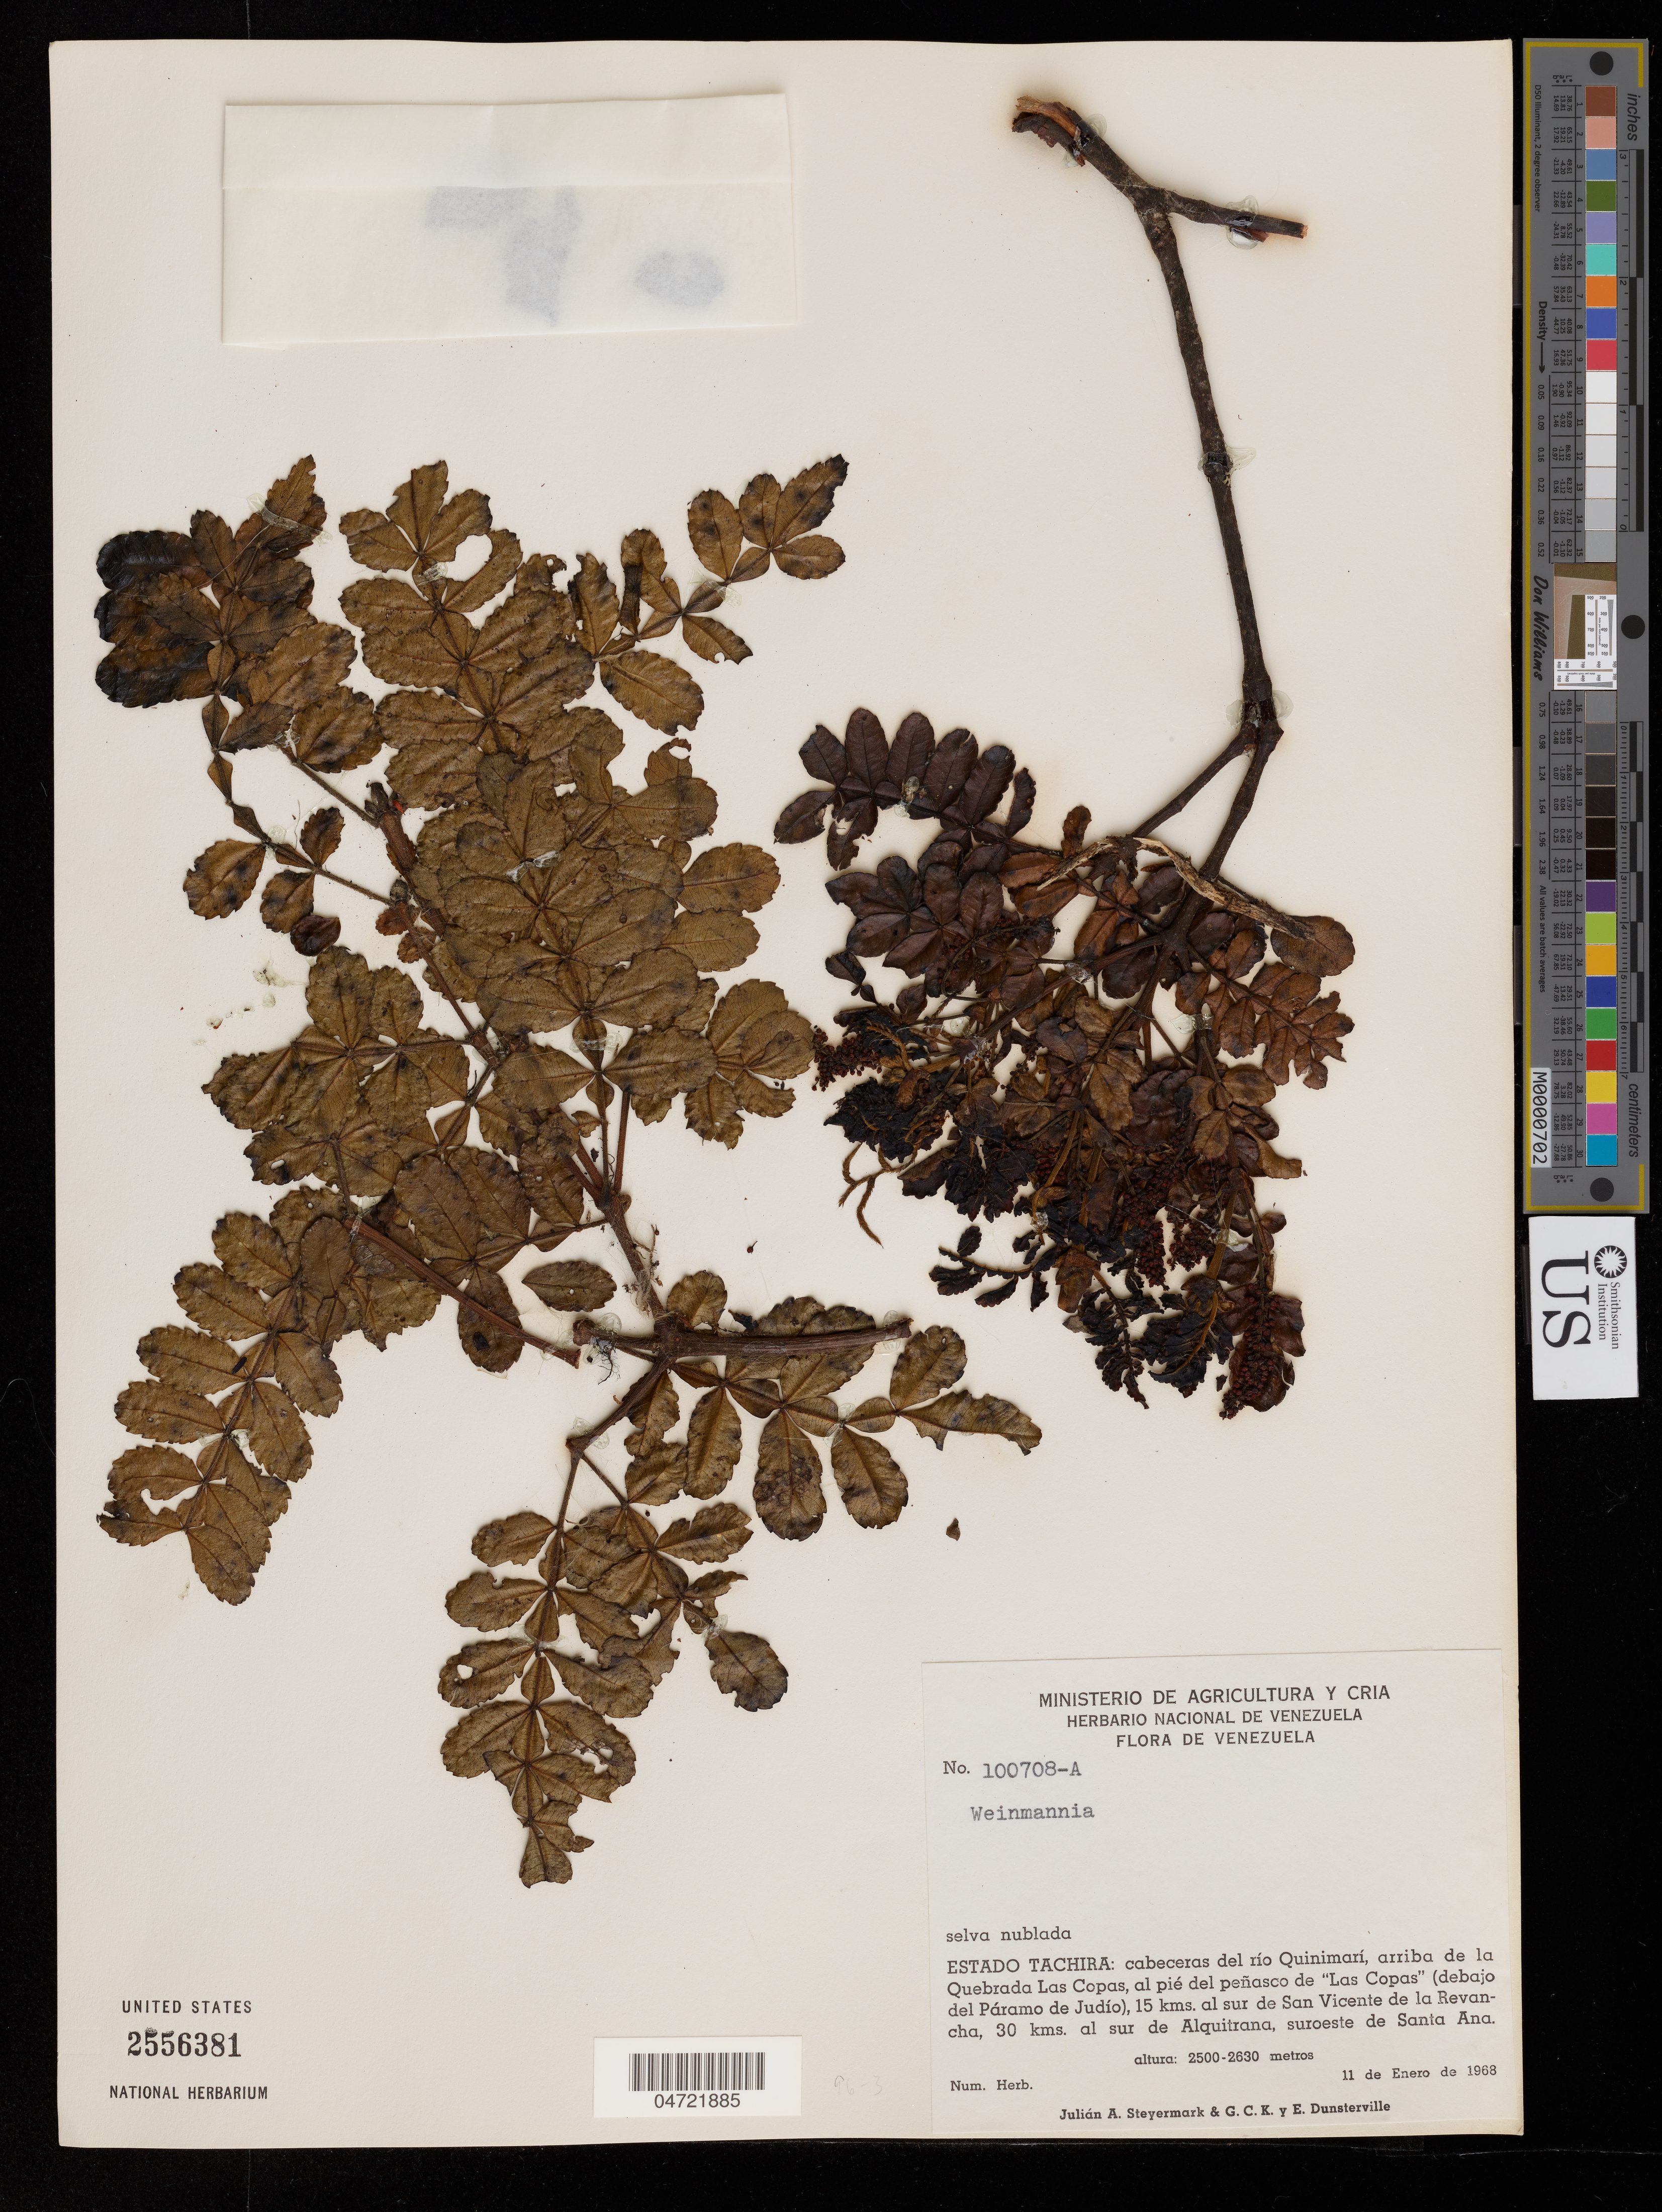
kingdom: Plantae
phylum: Tracheophyta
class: Magnoliopsida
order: Oxalidales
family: Cunoniaceae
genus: Weinmannia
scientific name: Weinmannia sp.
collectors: J. Steyermark, G. C. K. Dunsterville & E. Dunsterville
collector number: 100708 A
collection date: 1968-01-11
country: Venezuela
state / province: Tachira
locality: Cabeceras del río Quinimarí, arriba de la Quebrada Las Copas, al pié del peñasco de "Las Copas" (debajo del Páramo de Judío), 15 kms. al sur de San Vicente de la Revancha, 30 kms. al sur de Alquitrana, suroeste de Santa Ana.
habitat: Selva nublada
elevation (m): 2500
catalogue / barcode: US 2556381